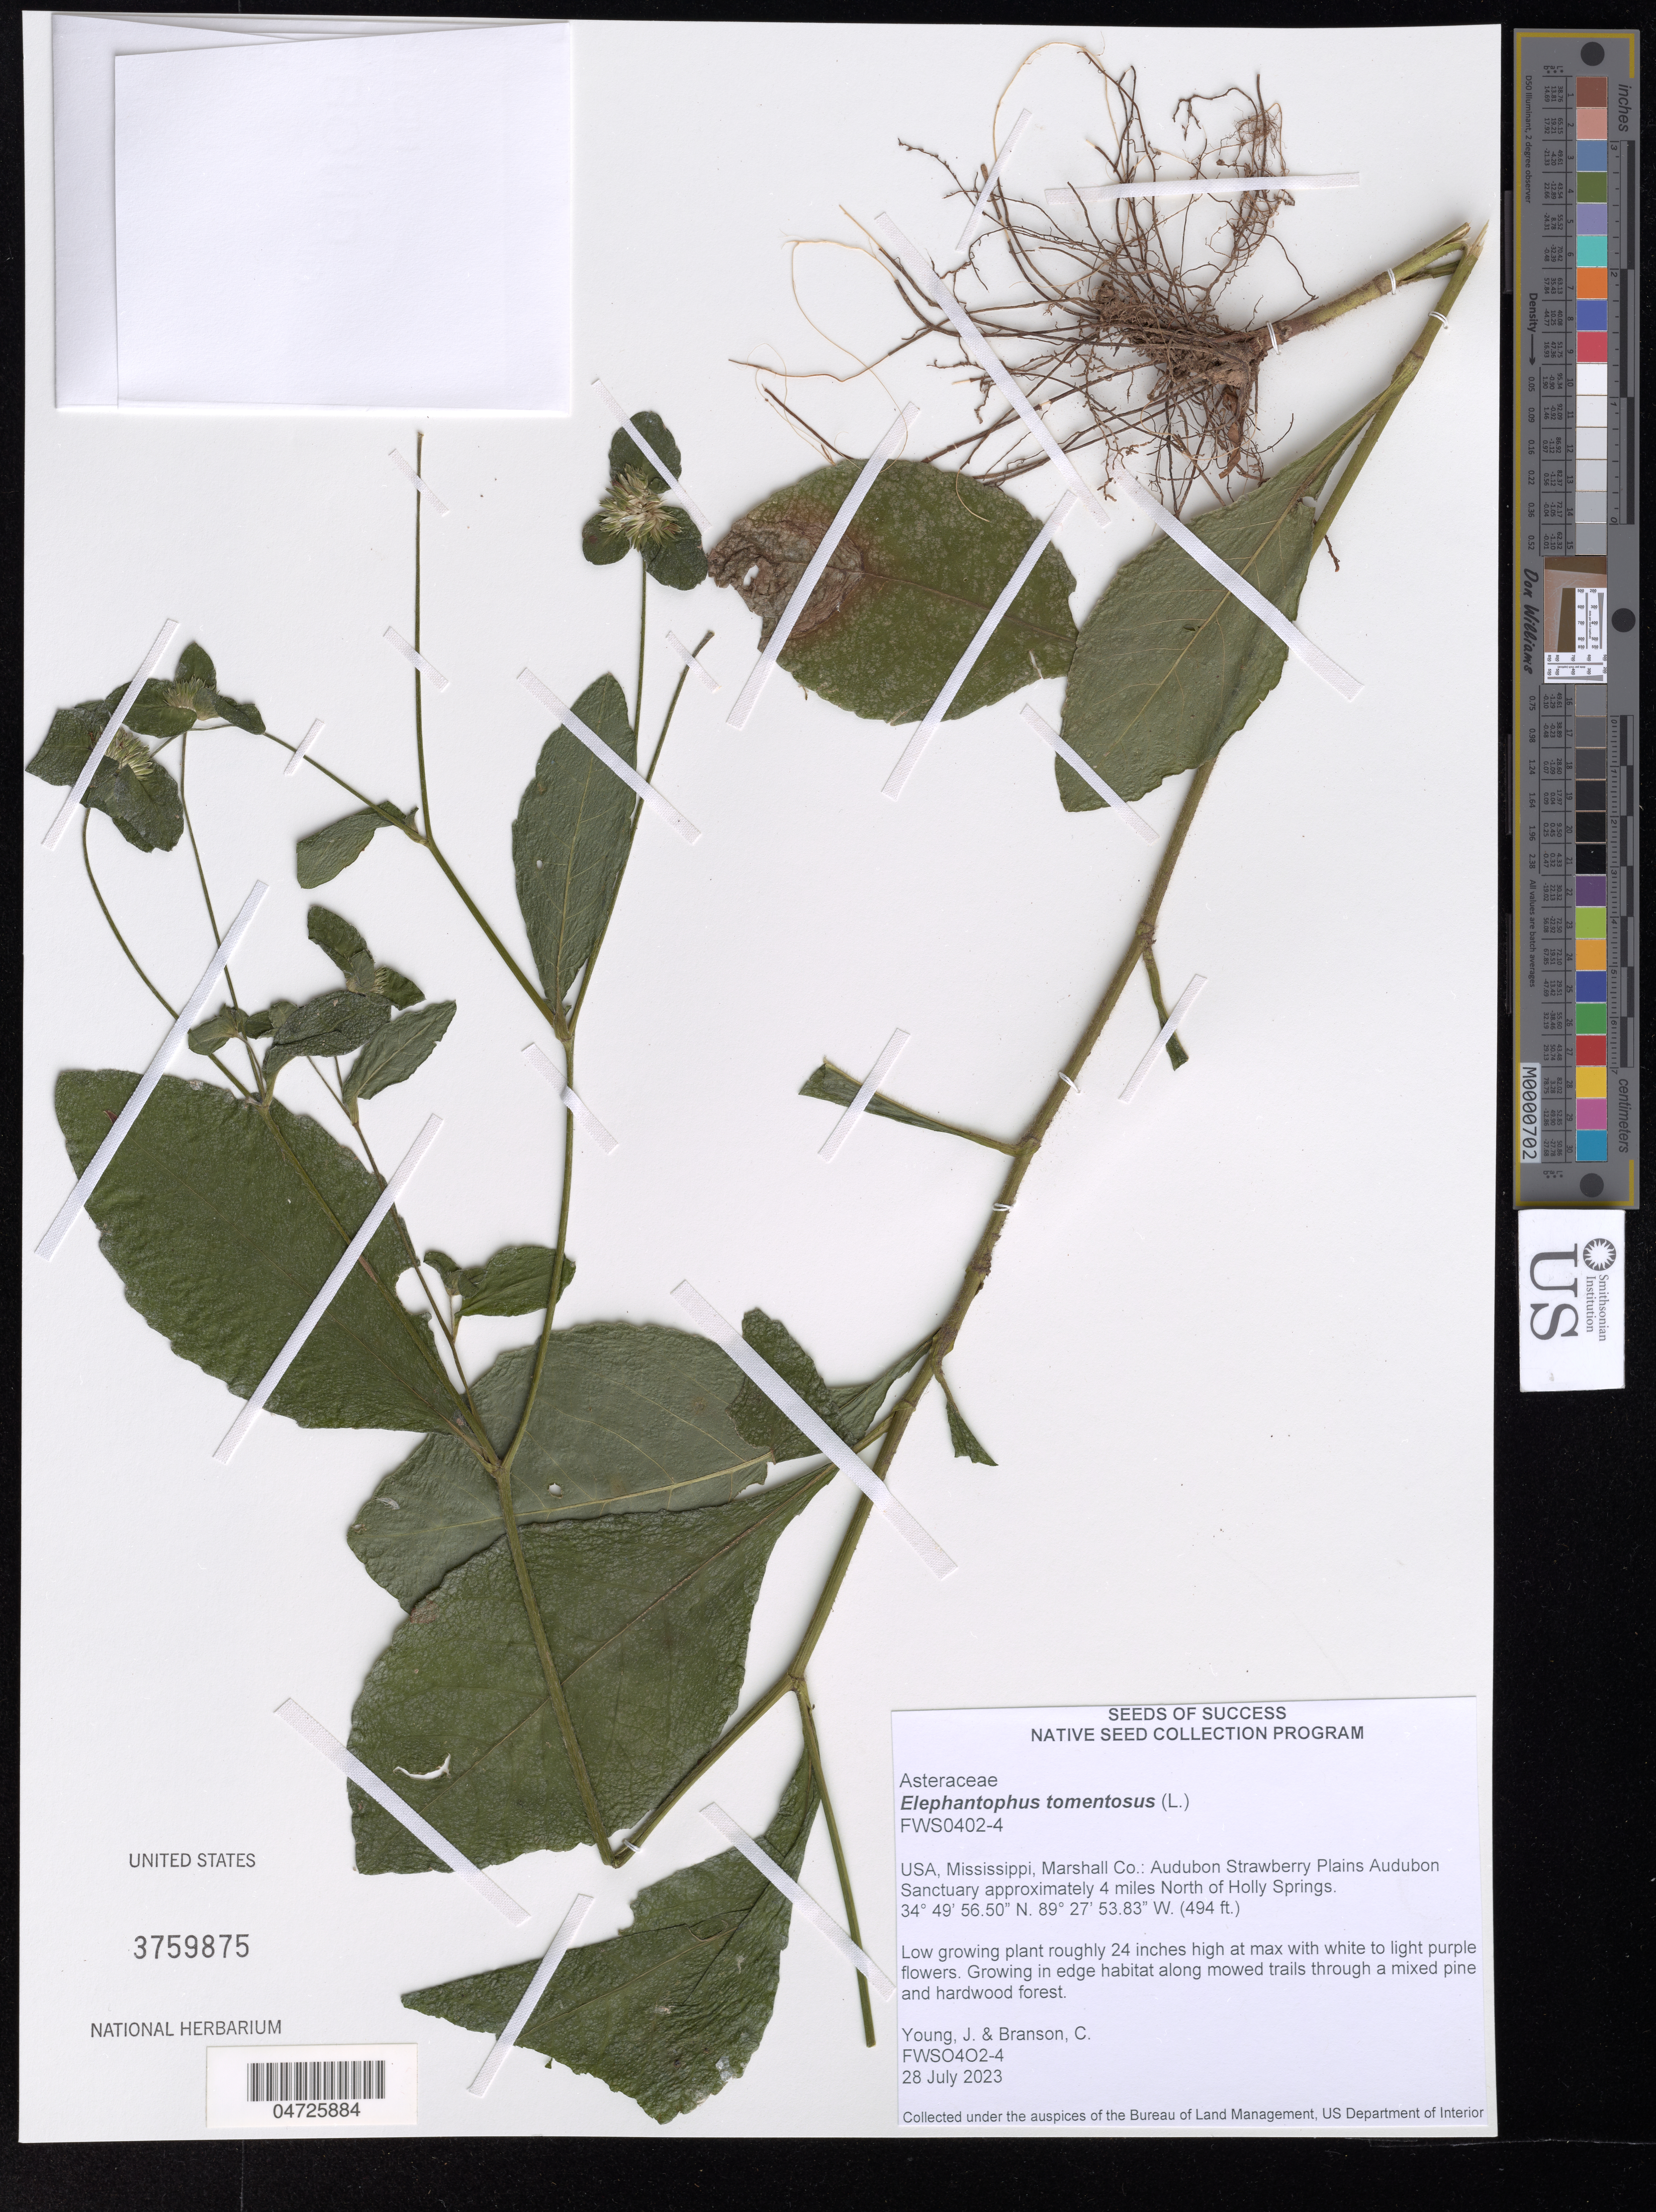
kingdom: Plantae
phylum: Tracheophyta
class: Magnoliopsida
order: Asterales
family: Asteraceae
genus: Elephantopus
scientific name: Elephantopus tomentosus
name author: L.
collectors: J. Young & C. Branson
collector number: FWSO4O2-4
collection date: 2023-07-28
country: United States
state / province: Mississippi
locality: Marshall Co.: Audubon Strawberry Plains Audubon Sanctuary approximately 4 miles North of Holly Springs.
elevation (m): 151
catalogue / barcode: US 3759875